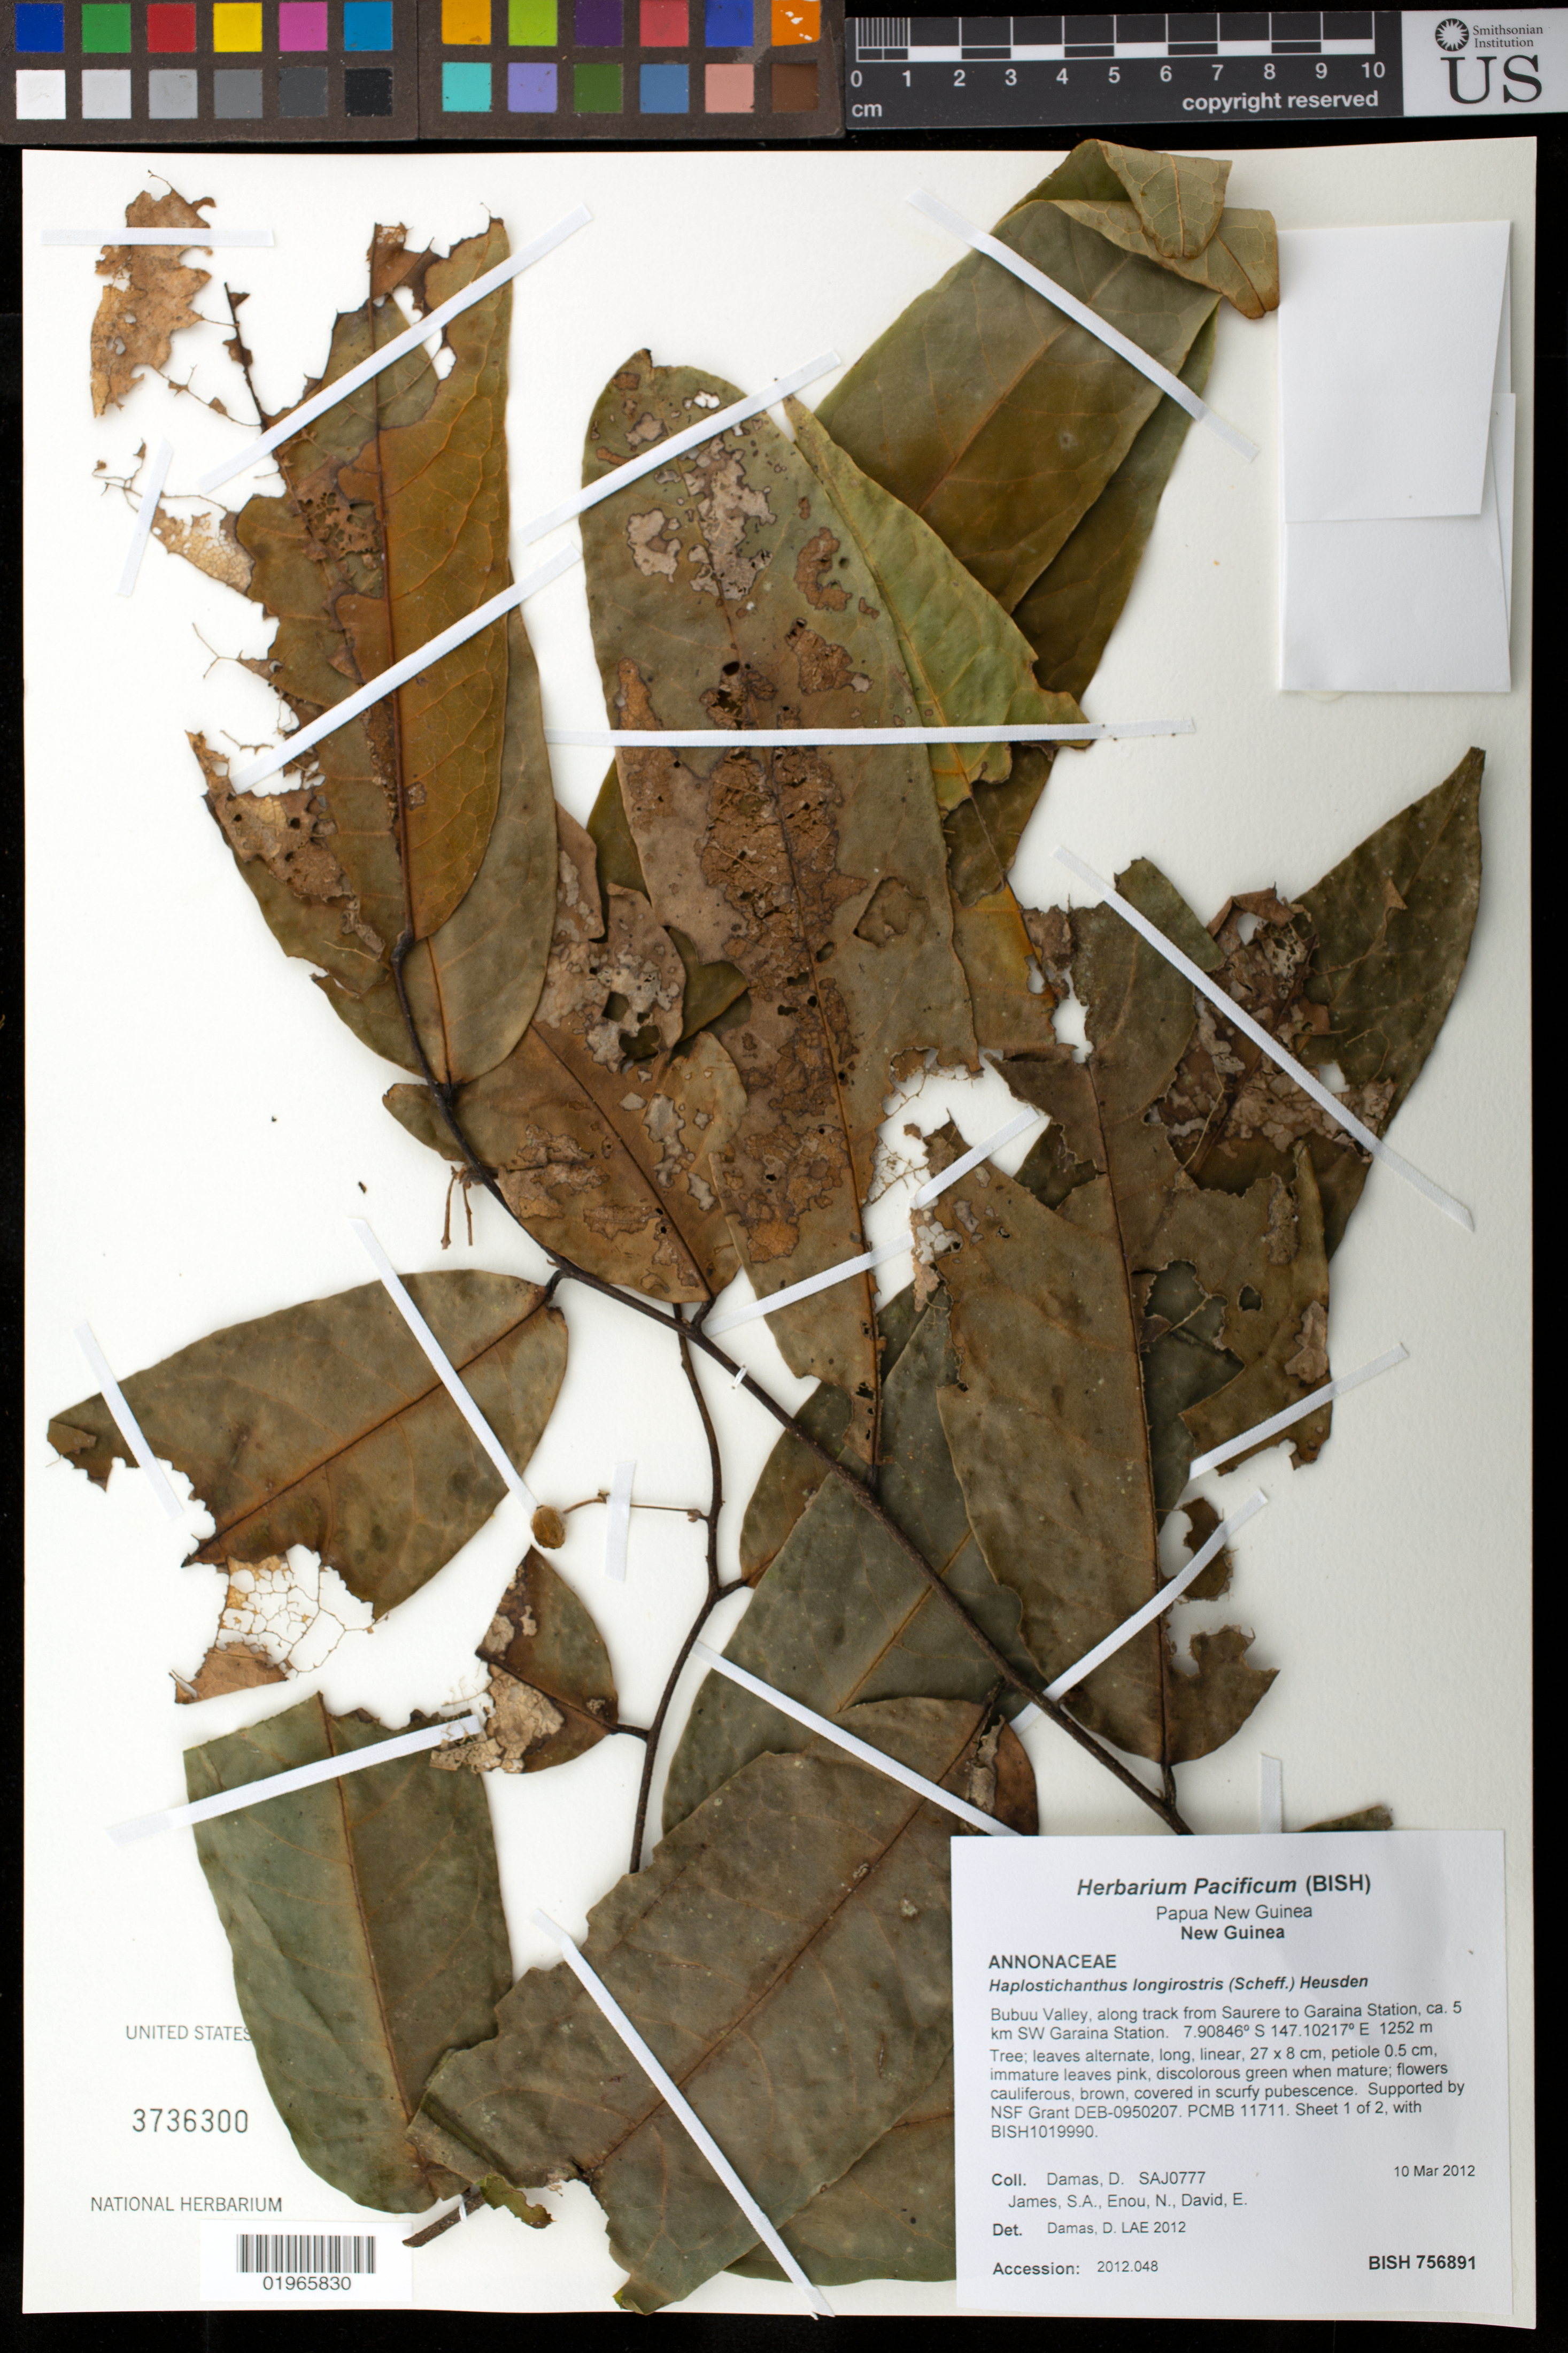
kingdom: Plantae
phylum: Tracheophyta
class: Magnoliopsida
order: Magnoliales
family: Annonaceae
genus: Polyalthia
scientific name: Polyalthia longirostris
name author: (Scheff.) B. Xue & R.M.K. Saunders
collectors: D. Damas, S. James, N. Enou & E. David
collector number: SAJ0777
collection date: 2012-03-10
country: Papua New Guinea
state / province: Morobe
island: New Guinea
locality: New Guinea. Bubuu Valley, along track from Saurere to Garaina Station, ca. 5 km SW Garaina Station.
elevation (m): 1252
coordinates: S, E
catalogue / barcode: US 3736300